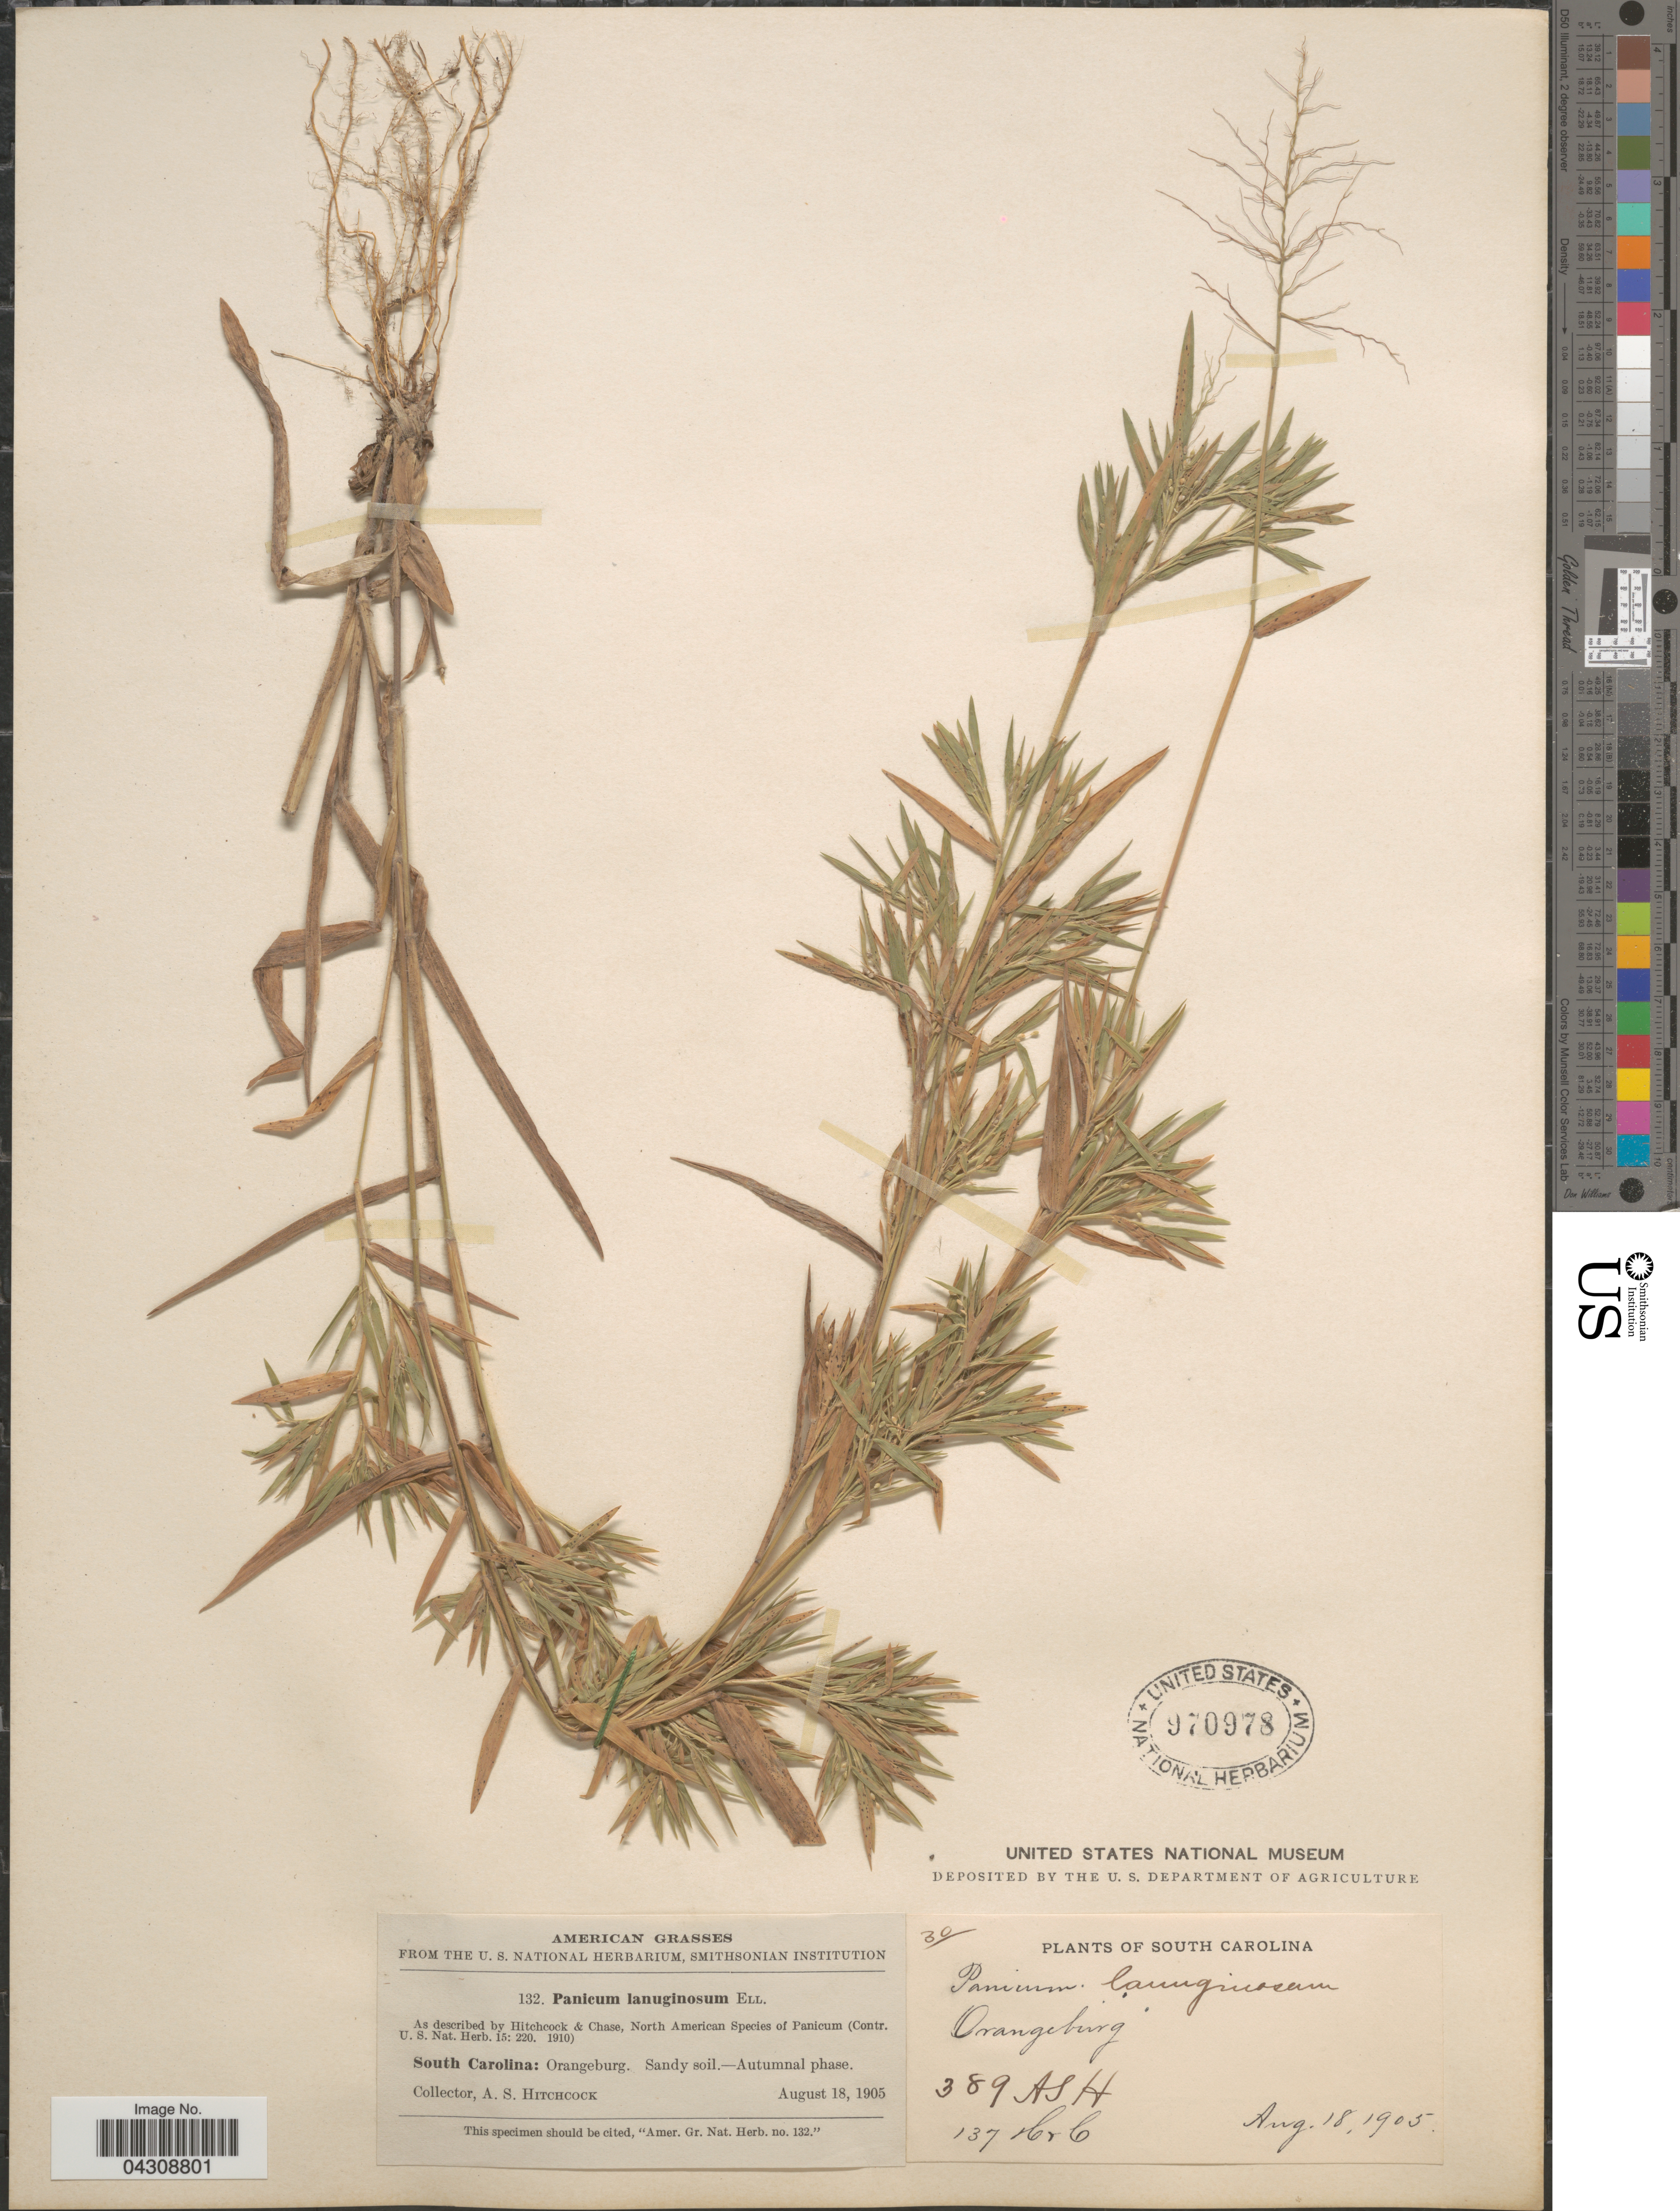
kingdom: Plantae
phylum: Tracheophyta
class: Liliopsida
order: Poales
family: Poaceae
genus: Dichanthelium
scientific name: Dichanthelium acuminatum var. acuminatum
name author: (Sw.) Gould & C.A. Clark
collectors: A. S. Hitchcock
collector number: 389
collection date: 1905-08-18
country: United States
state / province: South Carolina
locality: Orangeburg.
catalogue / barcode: US 970978